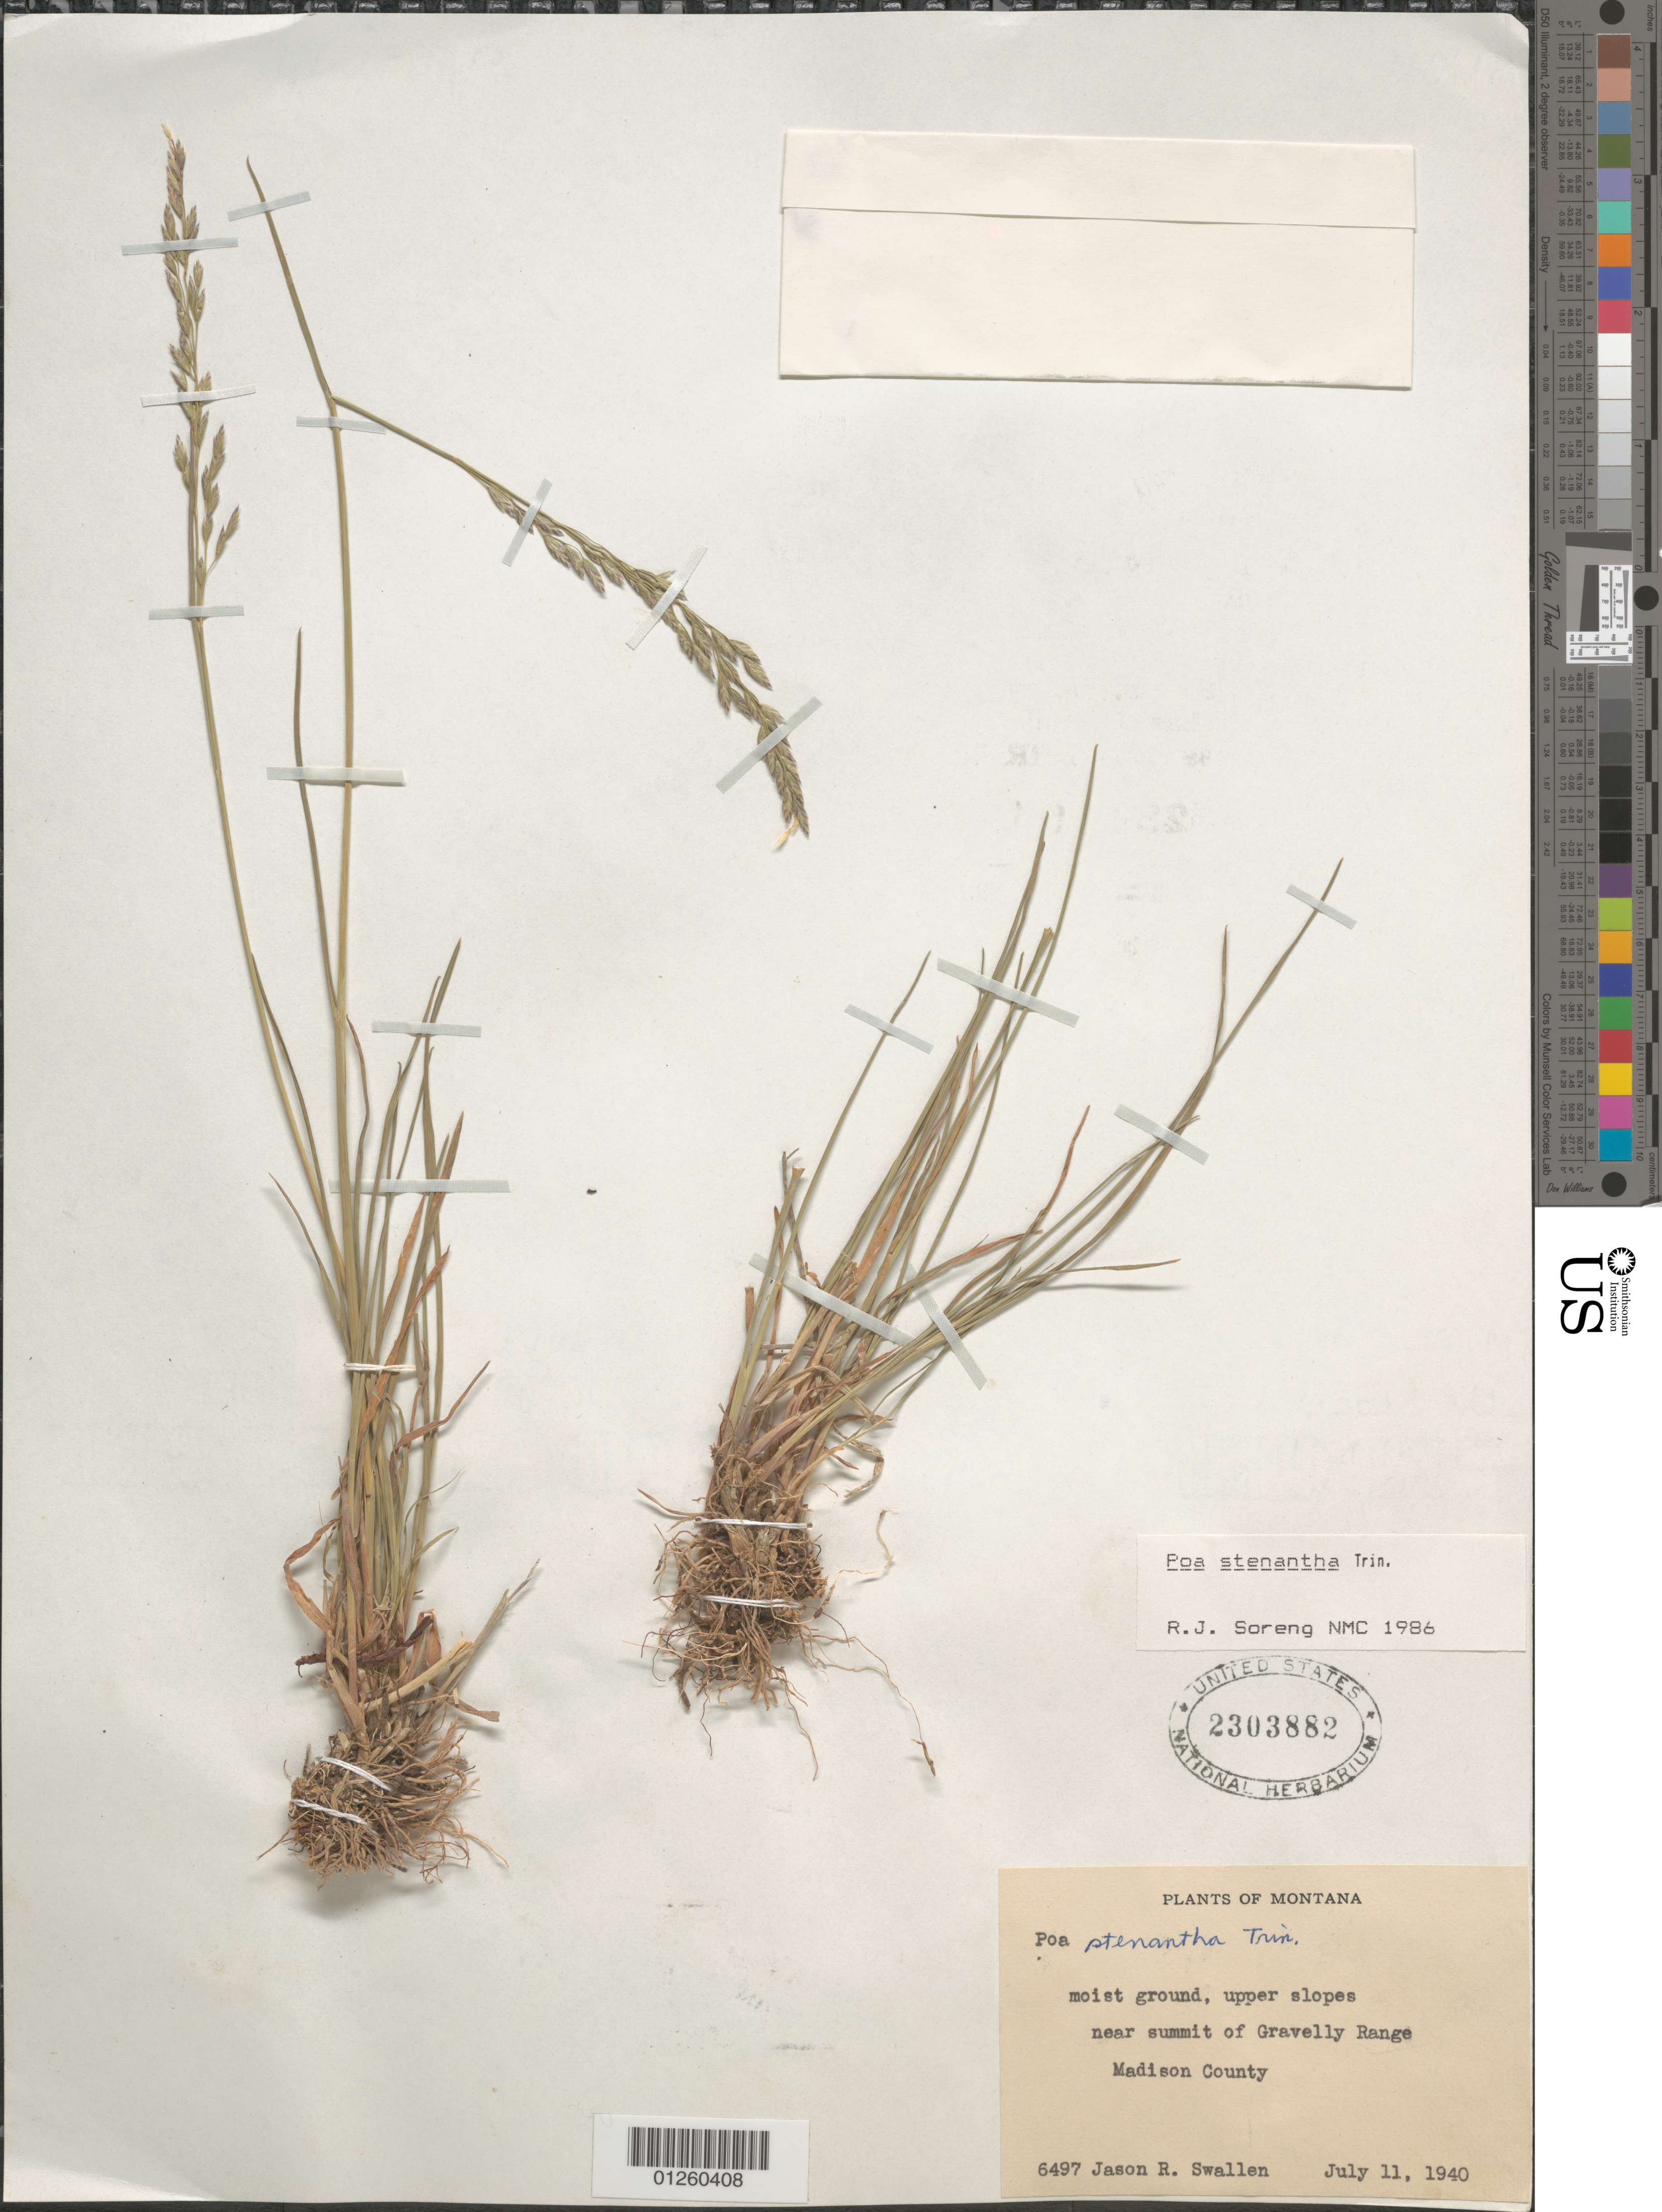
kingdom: Plantae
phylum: Tracheophyta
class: Liliopsida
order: Poales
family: Poaceae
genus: Poa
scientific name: Poa stenantha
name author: Trin.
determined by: Soreng, Robert J., Research Associate (BOT), Smithsonian Institution - National Museum of Natural History (UNITED STATES)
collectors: J. R. Swallen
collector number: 6497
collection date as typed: July 11, 1940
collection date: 1940-07-11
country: United States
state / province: Montana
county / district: Madison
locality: moist ground, upper slopes near summit of Gravelly Range.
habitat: moist ground, upper slopes near summit of Gravelly Range.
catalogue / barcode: US 2303882